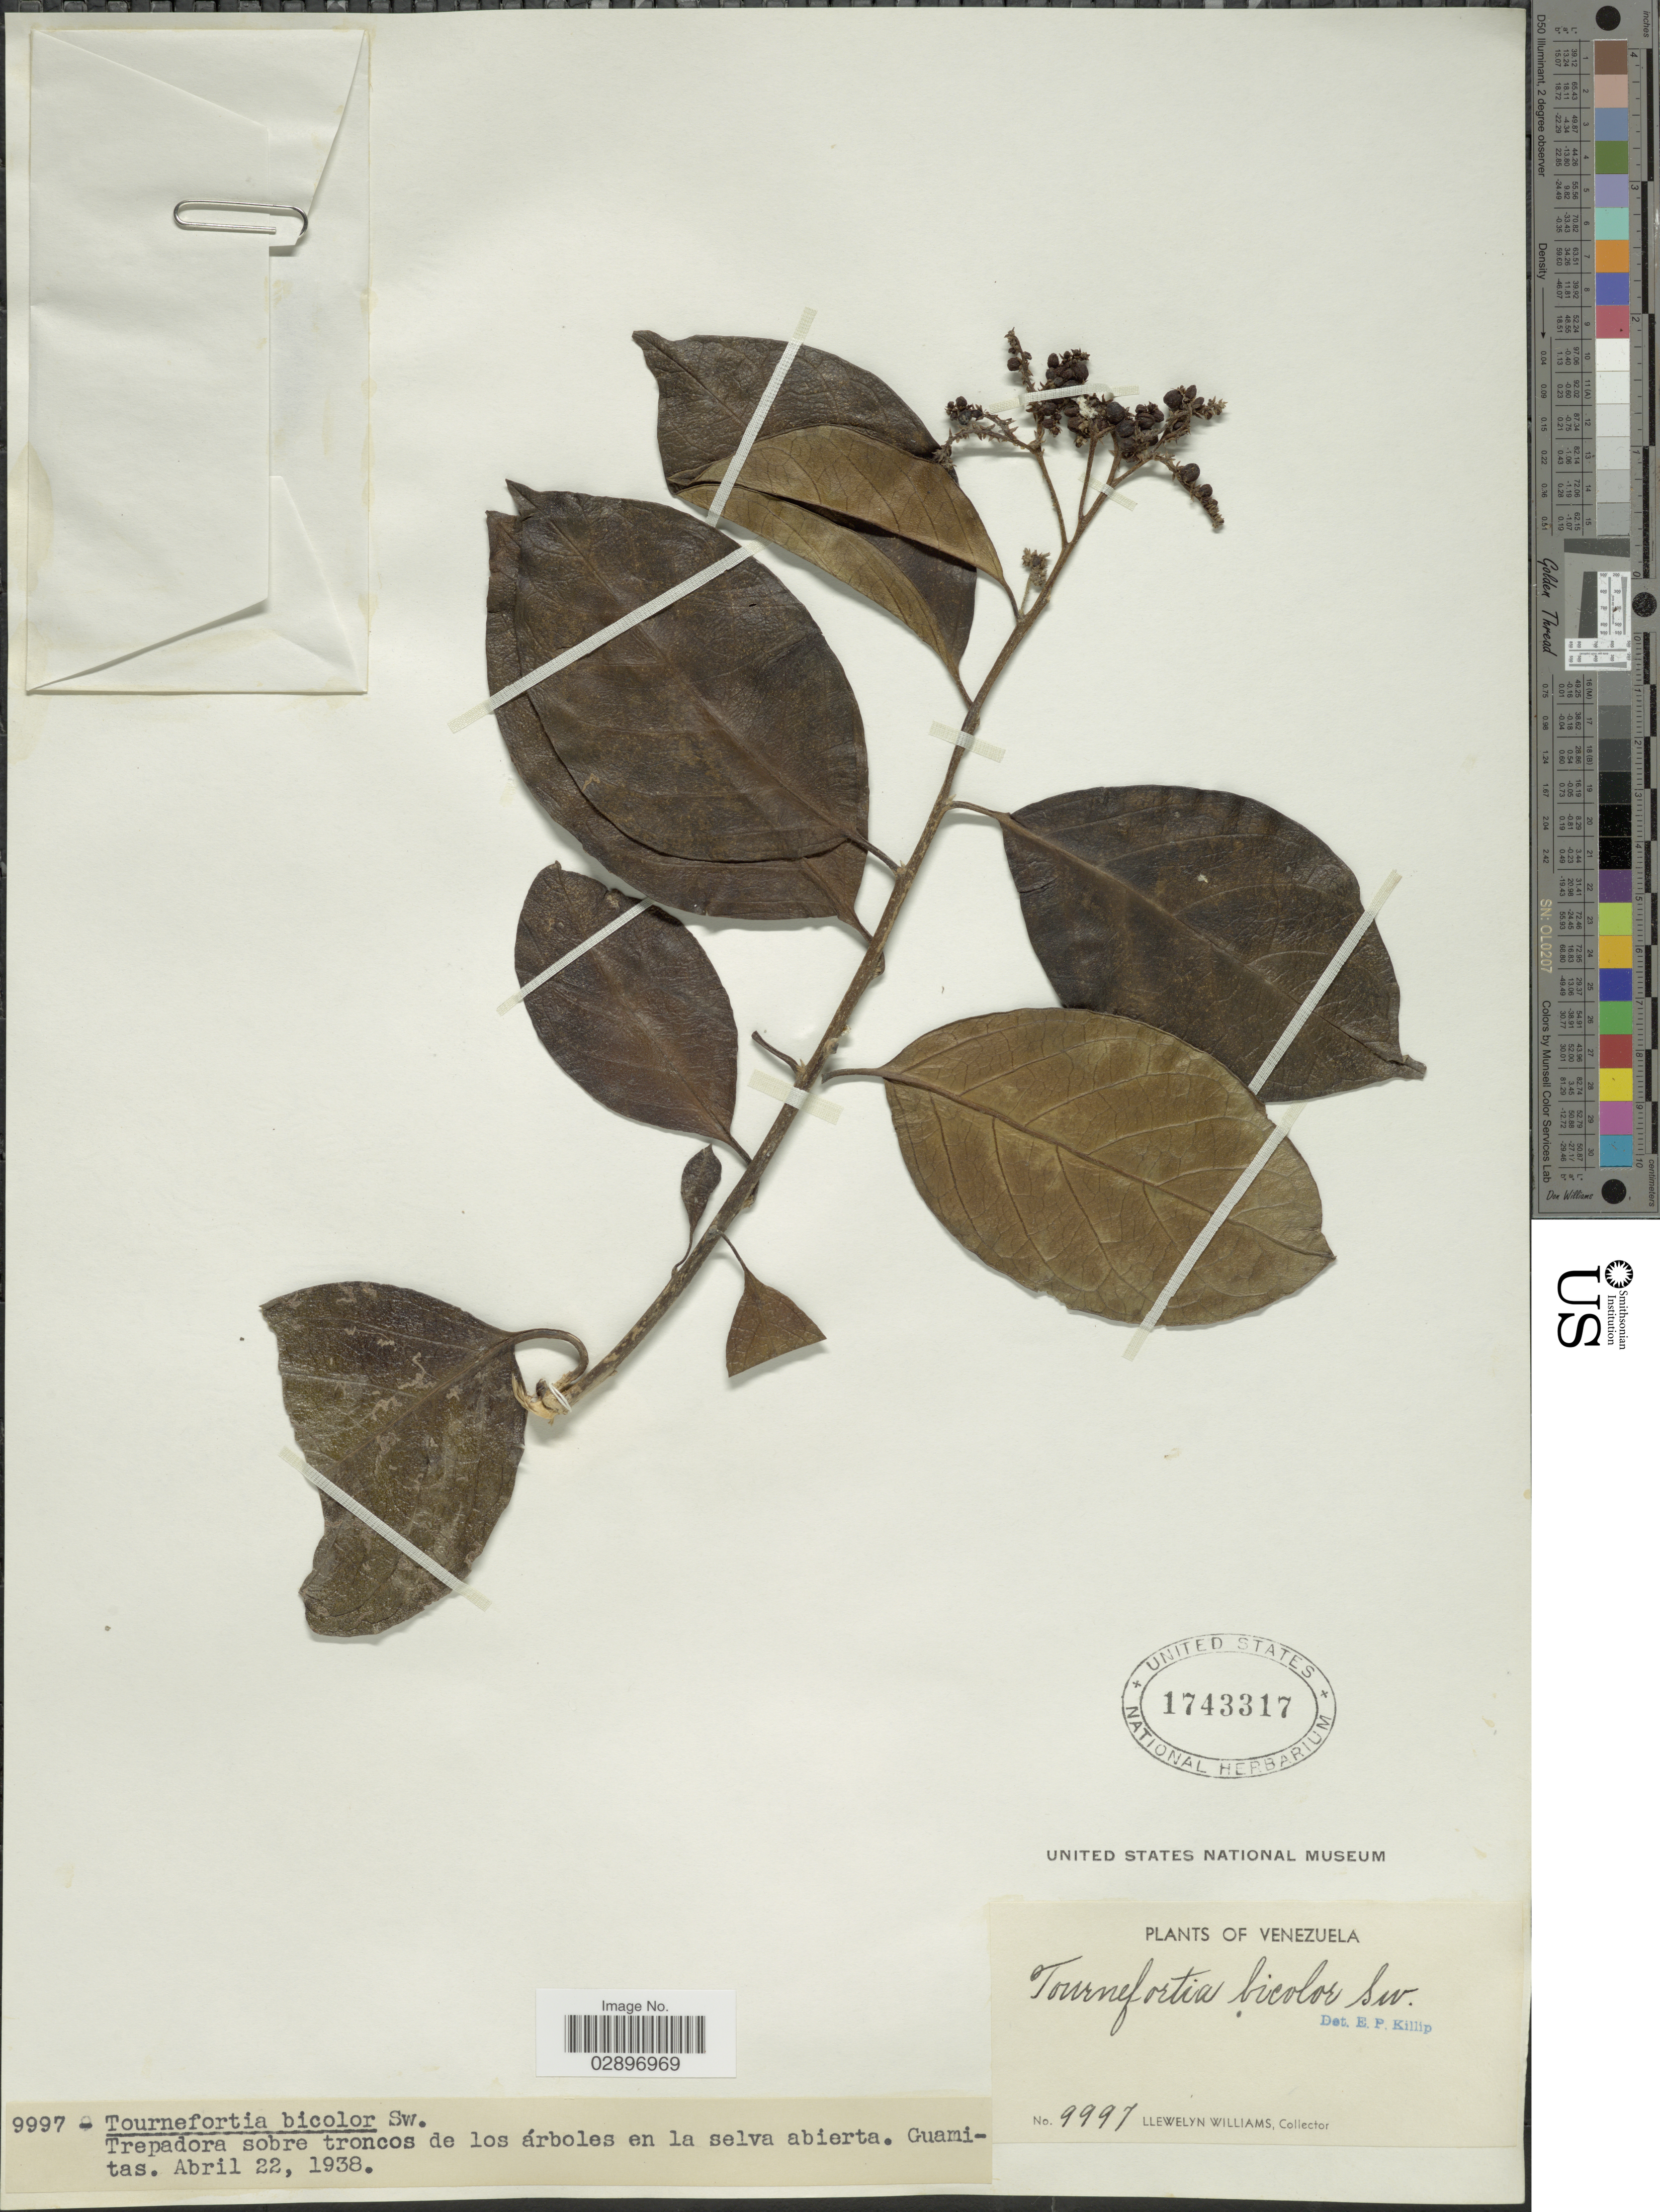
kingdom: Plantae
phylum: Tracheophyta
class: Magnoliopsida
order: Boraginales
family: Heliotropiaceae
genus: Tournefortia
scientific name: Tournefortia bicolor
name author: Sw.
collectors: Ll. Williams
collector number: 9997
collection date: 1938-04-22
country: Venezuela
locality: Guamitas.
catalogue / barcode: US 1743317